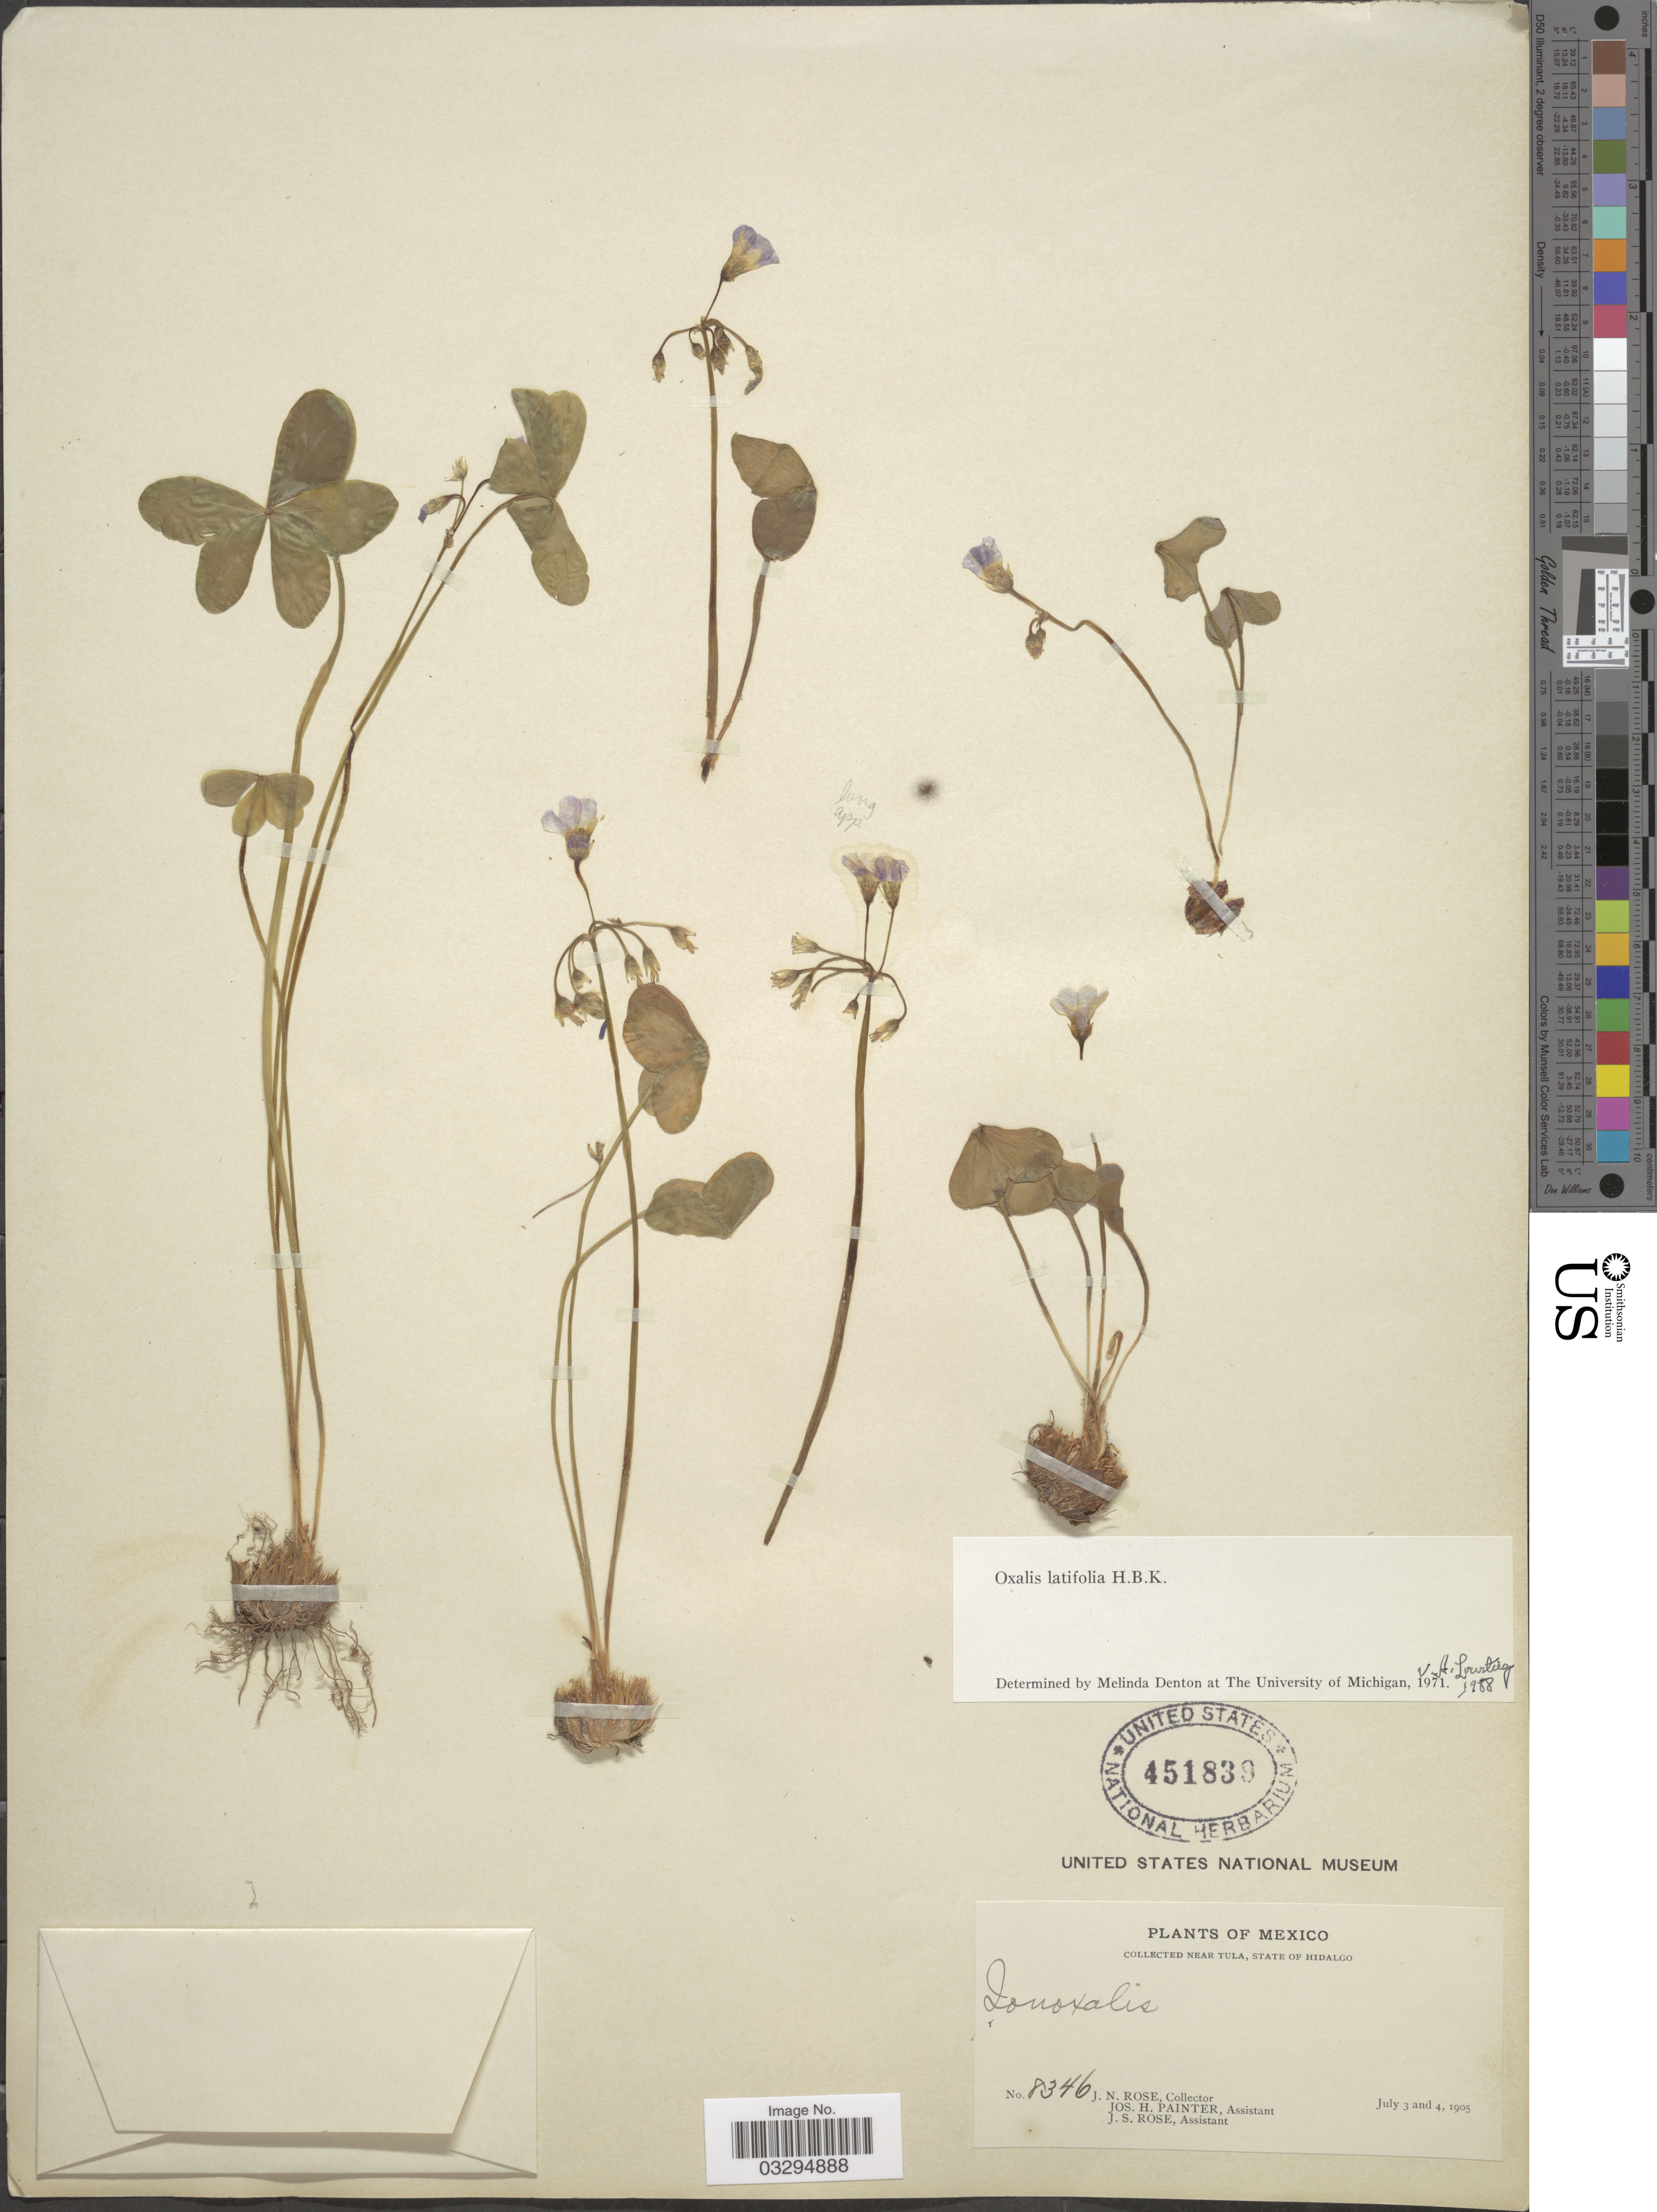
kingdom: Plantae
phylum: Tracheophyta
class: Magnoliopsida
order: Oxalidales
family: Oxalidaceae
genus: Oxalis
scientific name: Oxalis latifolia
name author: Kunth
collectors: J. N. Rose, J. H. Painter & J. S. Rose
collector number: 8346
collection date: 1905-07-03/1905-07-04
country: Mexico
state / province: Hidalgo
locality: Near Tula.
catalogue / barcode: US 451839